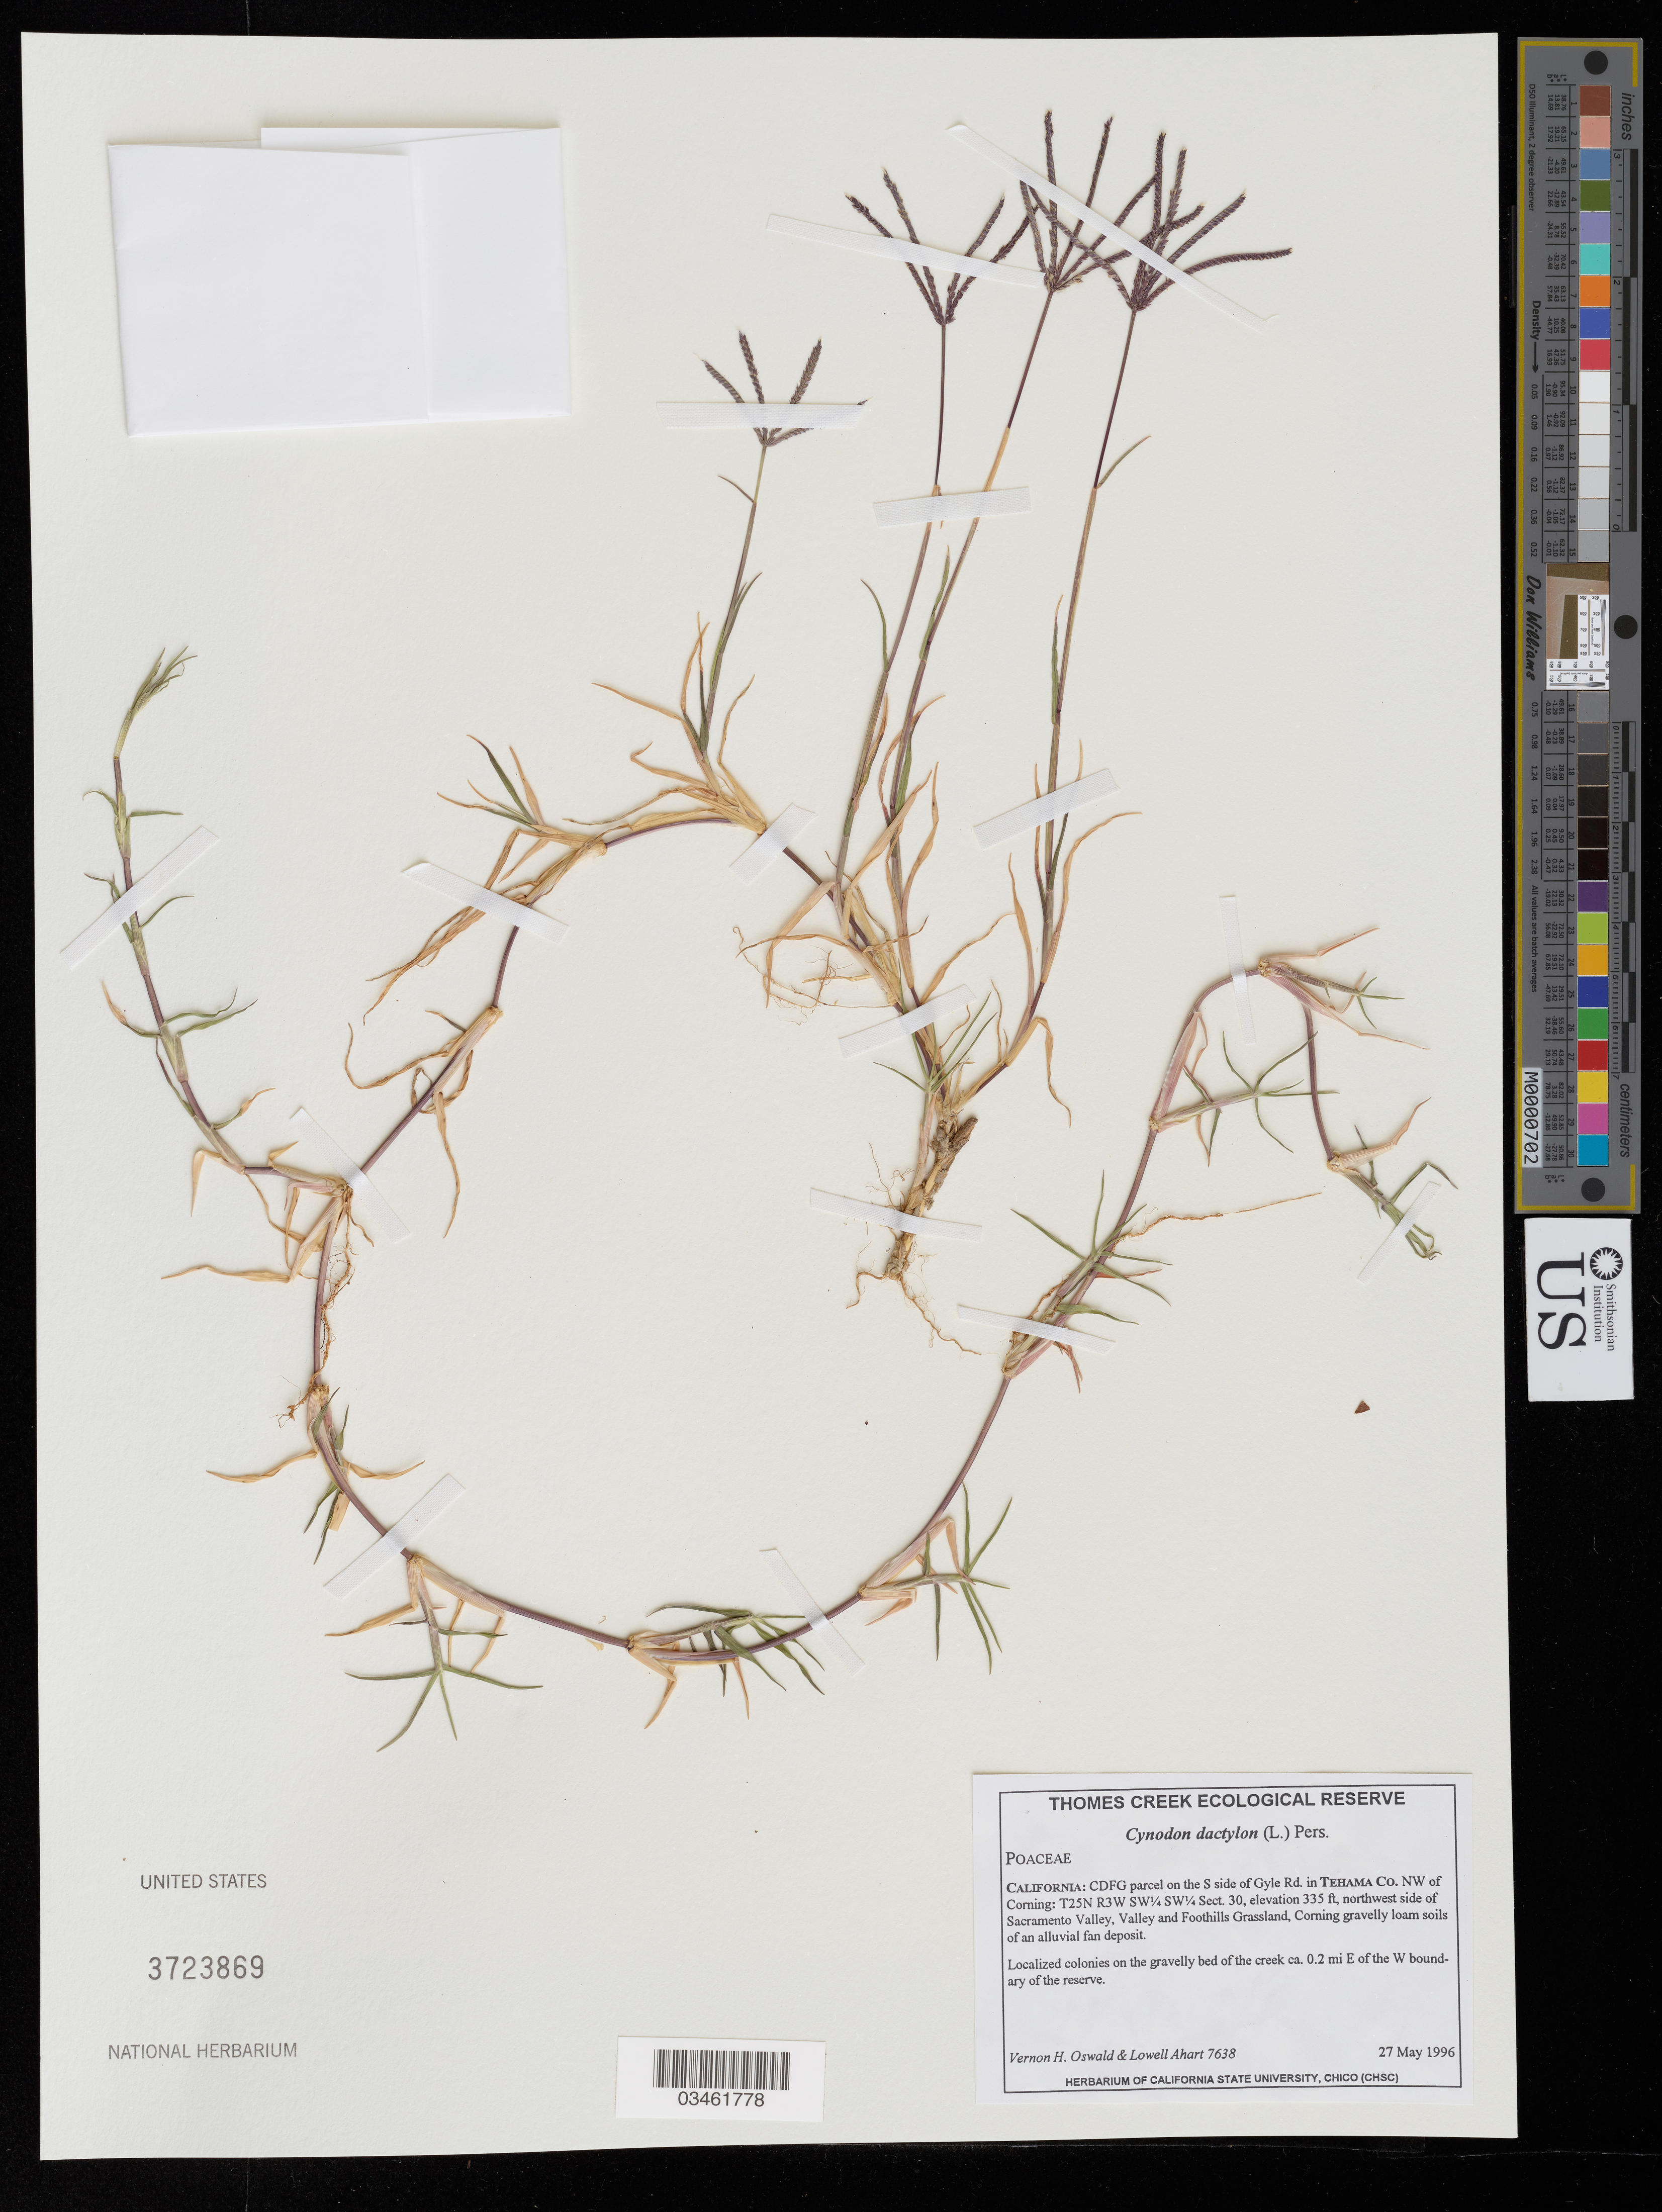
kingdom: Plantae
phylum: Tracheophyta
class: Liliopsida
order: Poales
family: Poaceae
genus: Cynodon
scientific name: Cynodon dactylon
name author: (L.) Pers.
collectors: V. Oswald & L. Ahart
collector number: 7638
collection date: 1996-05-27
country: United States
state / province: California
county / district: Tehama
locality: Thomas Creek Ecological Reserve. CDFG parcel on the S side of Gyle Rd. in Tehama Co. NW of Corning: T25N R3W SW¼ SW¼ Sect. 30, northwest side of Sacramento Valley, Valley and Foothills Grassland. On the gravelly bed of the creek ca. 0.2 mi E of the W boundary of the reserve.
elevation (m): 102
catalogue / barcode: US 3723869